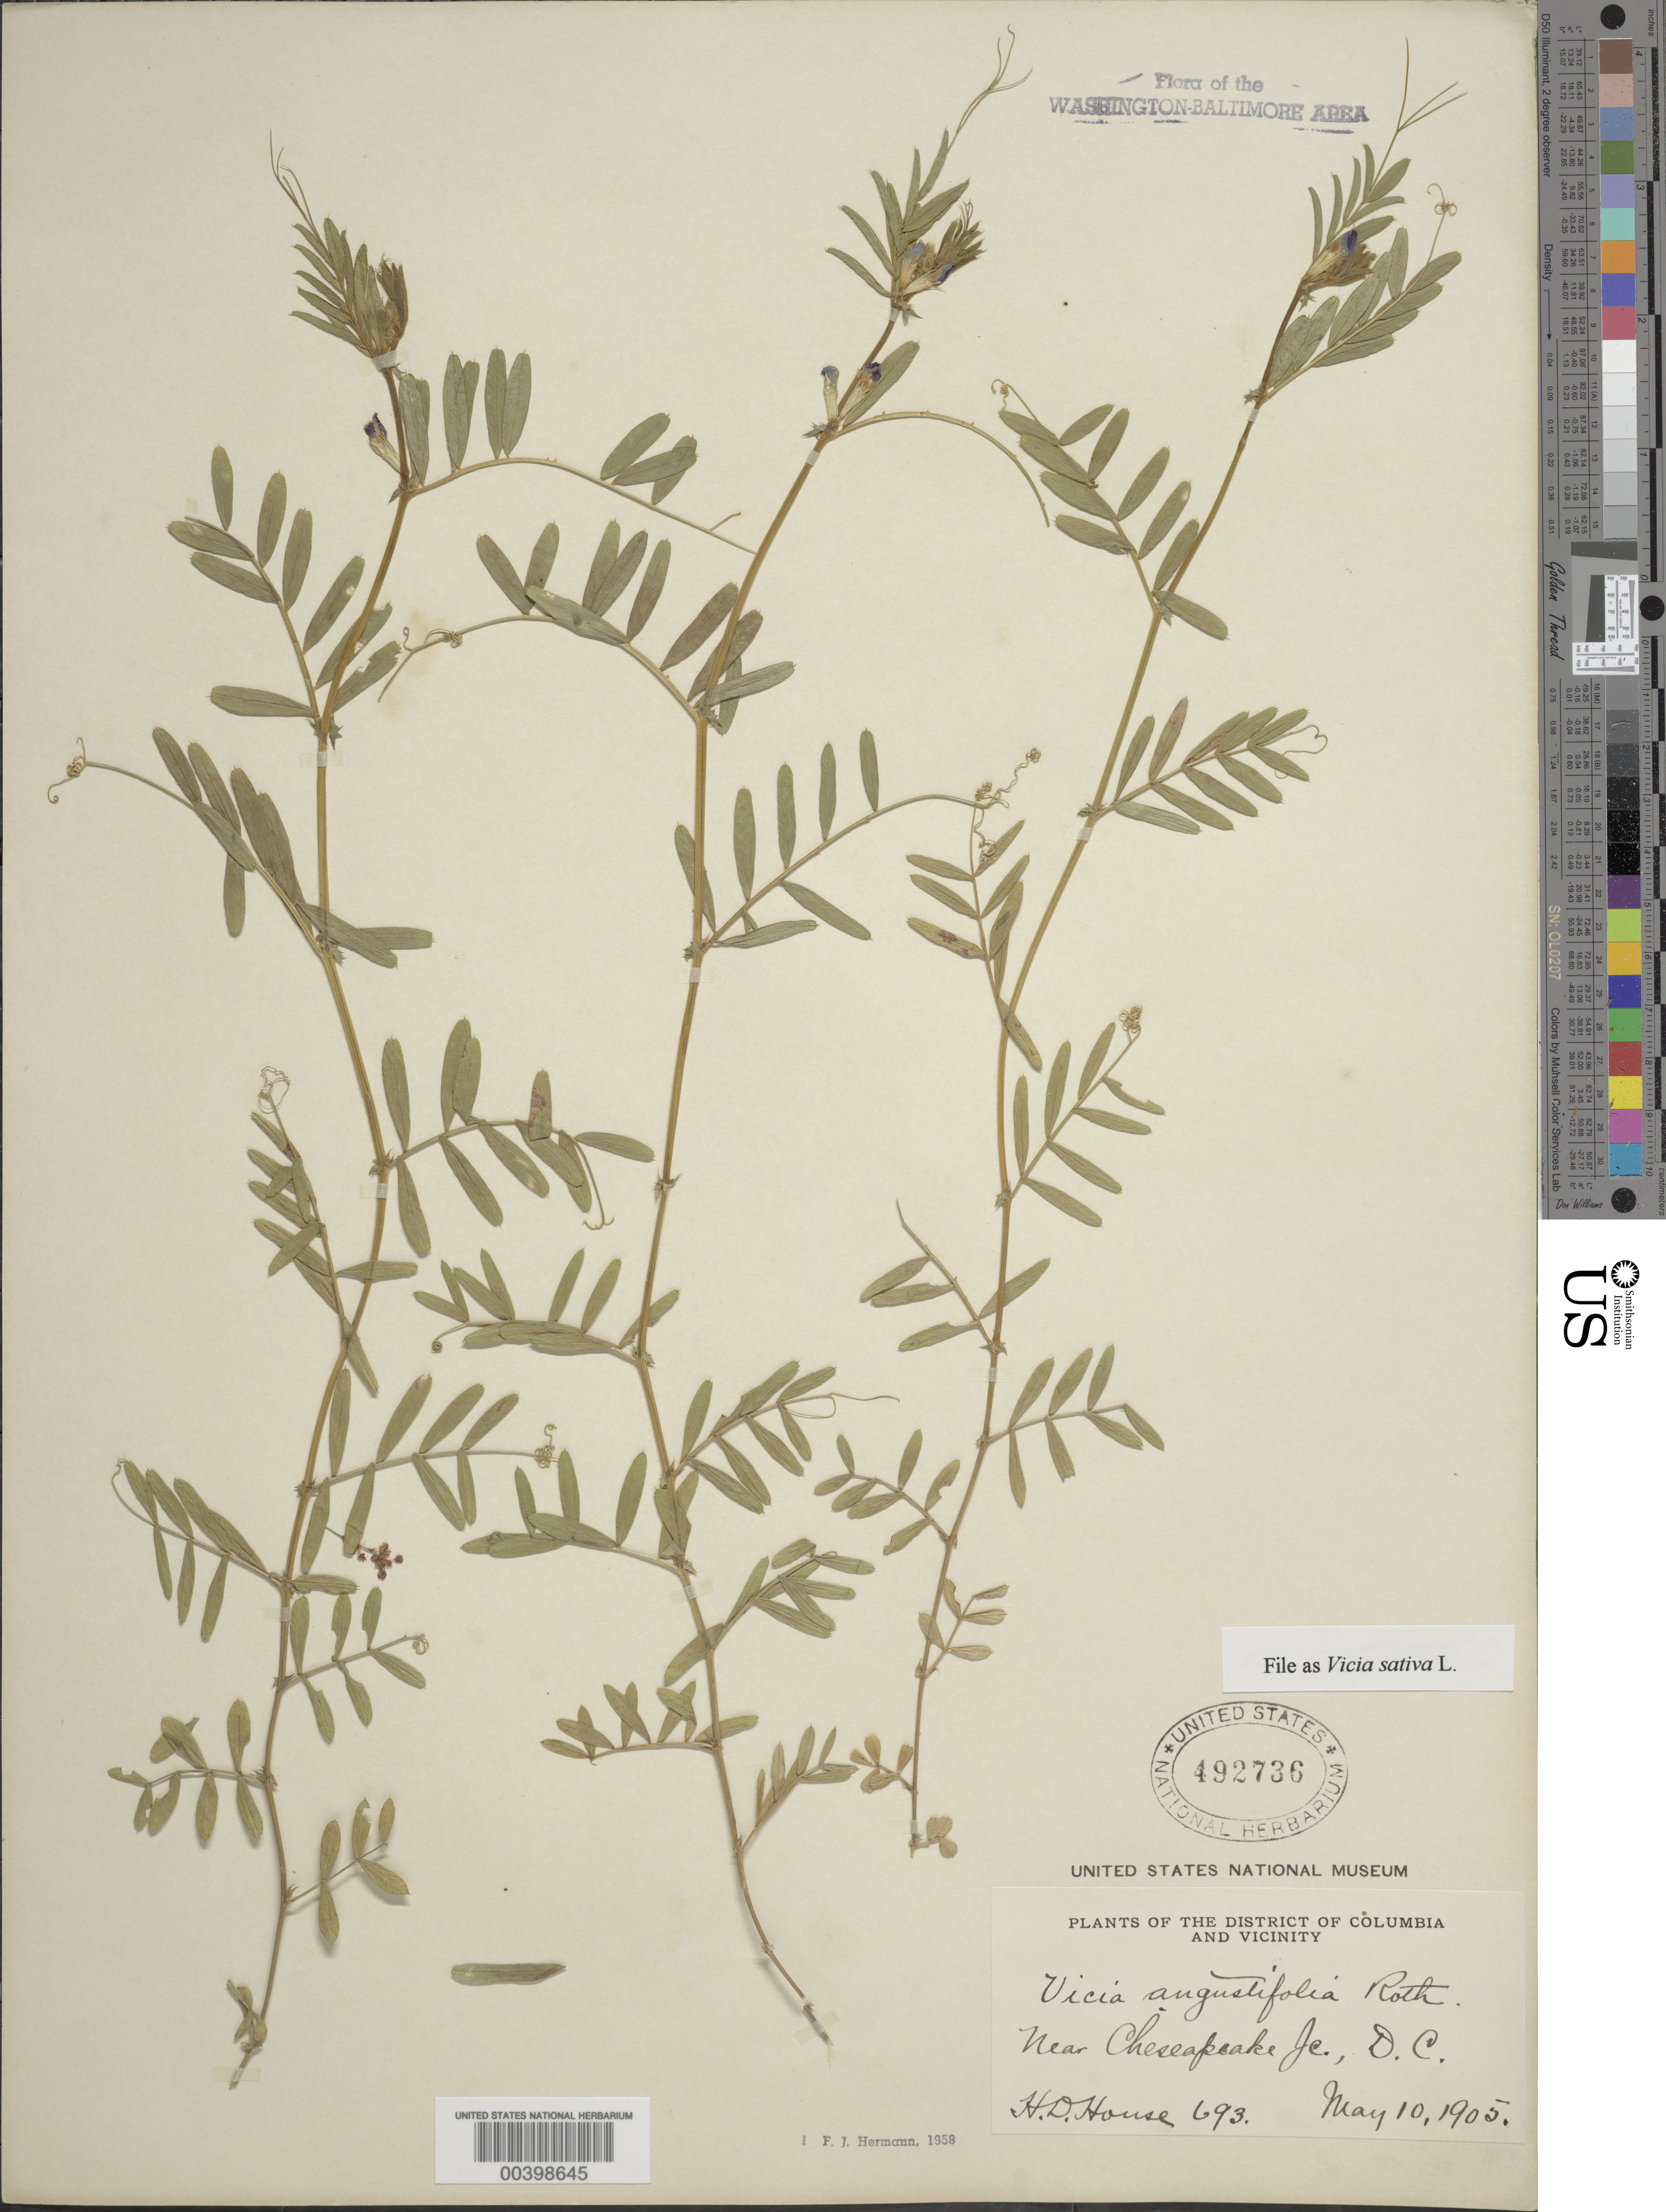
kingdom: Plantae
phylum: Tracheophyta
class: Magnoliopsida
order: Fabales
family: Fabaceae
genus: Vicia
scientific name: Vicia sativa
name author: L.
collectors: H. D. House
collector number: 693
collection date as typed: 10 May 1905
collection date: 1905-05-10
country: United States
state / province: District of Columbia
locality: Near Chesapeake Junction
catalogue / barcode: US 492736